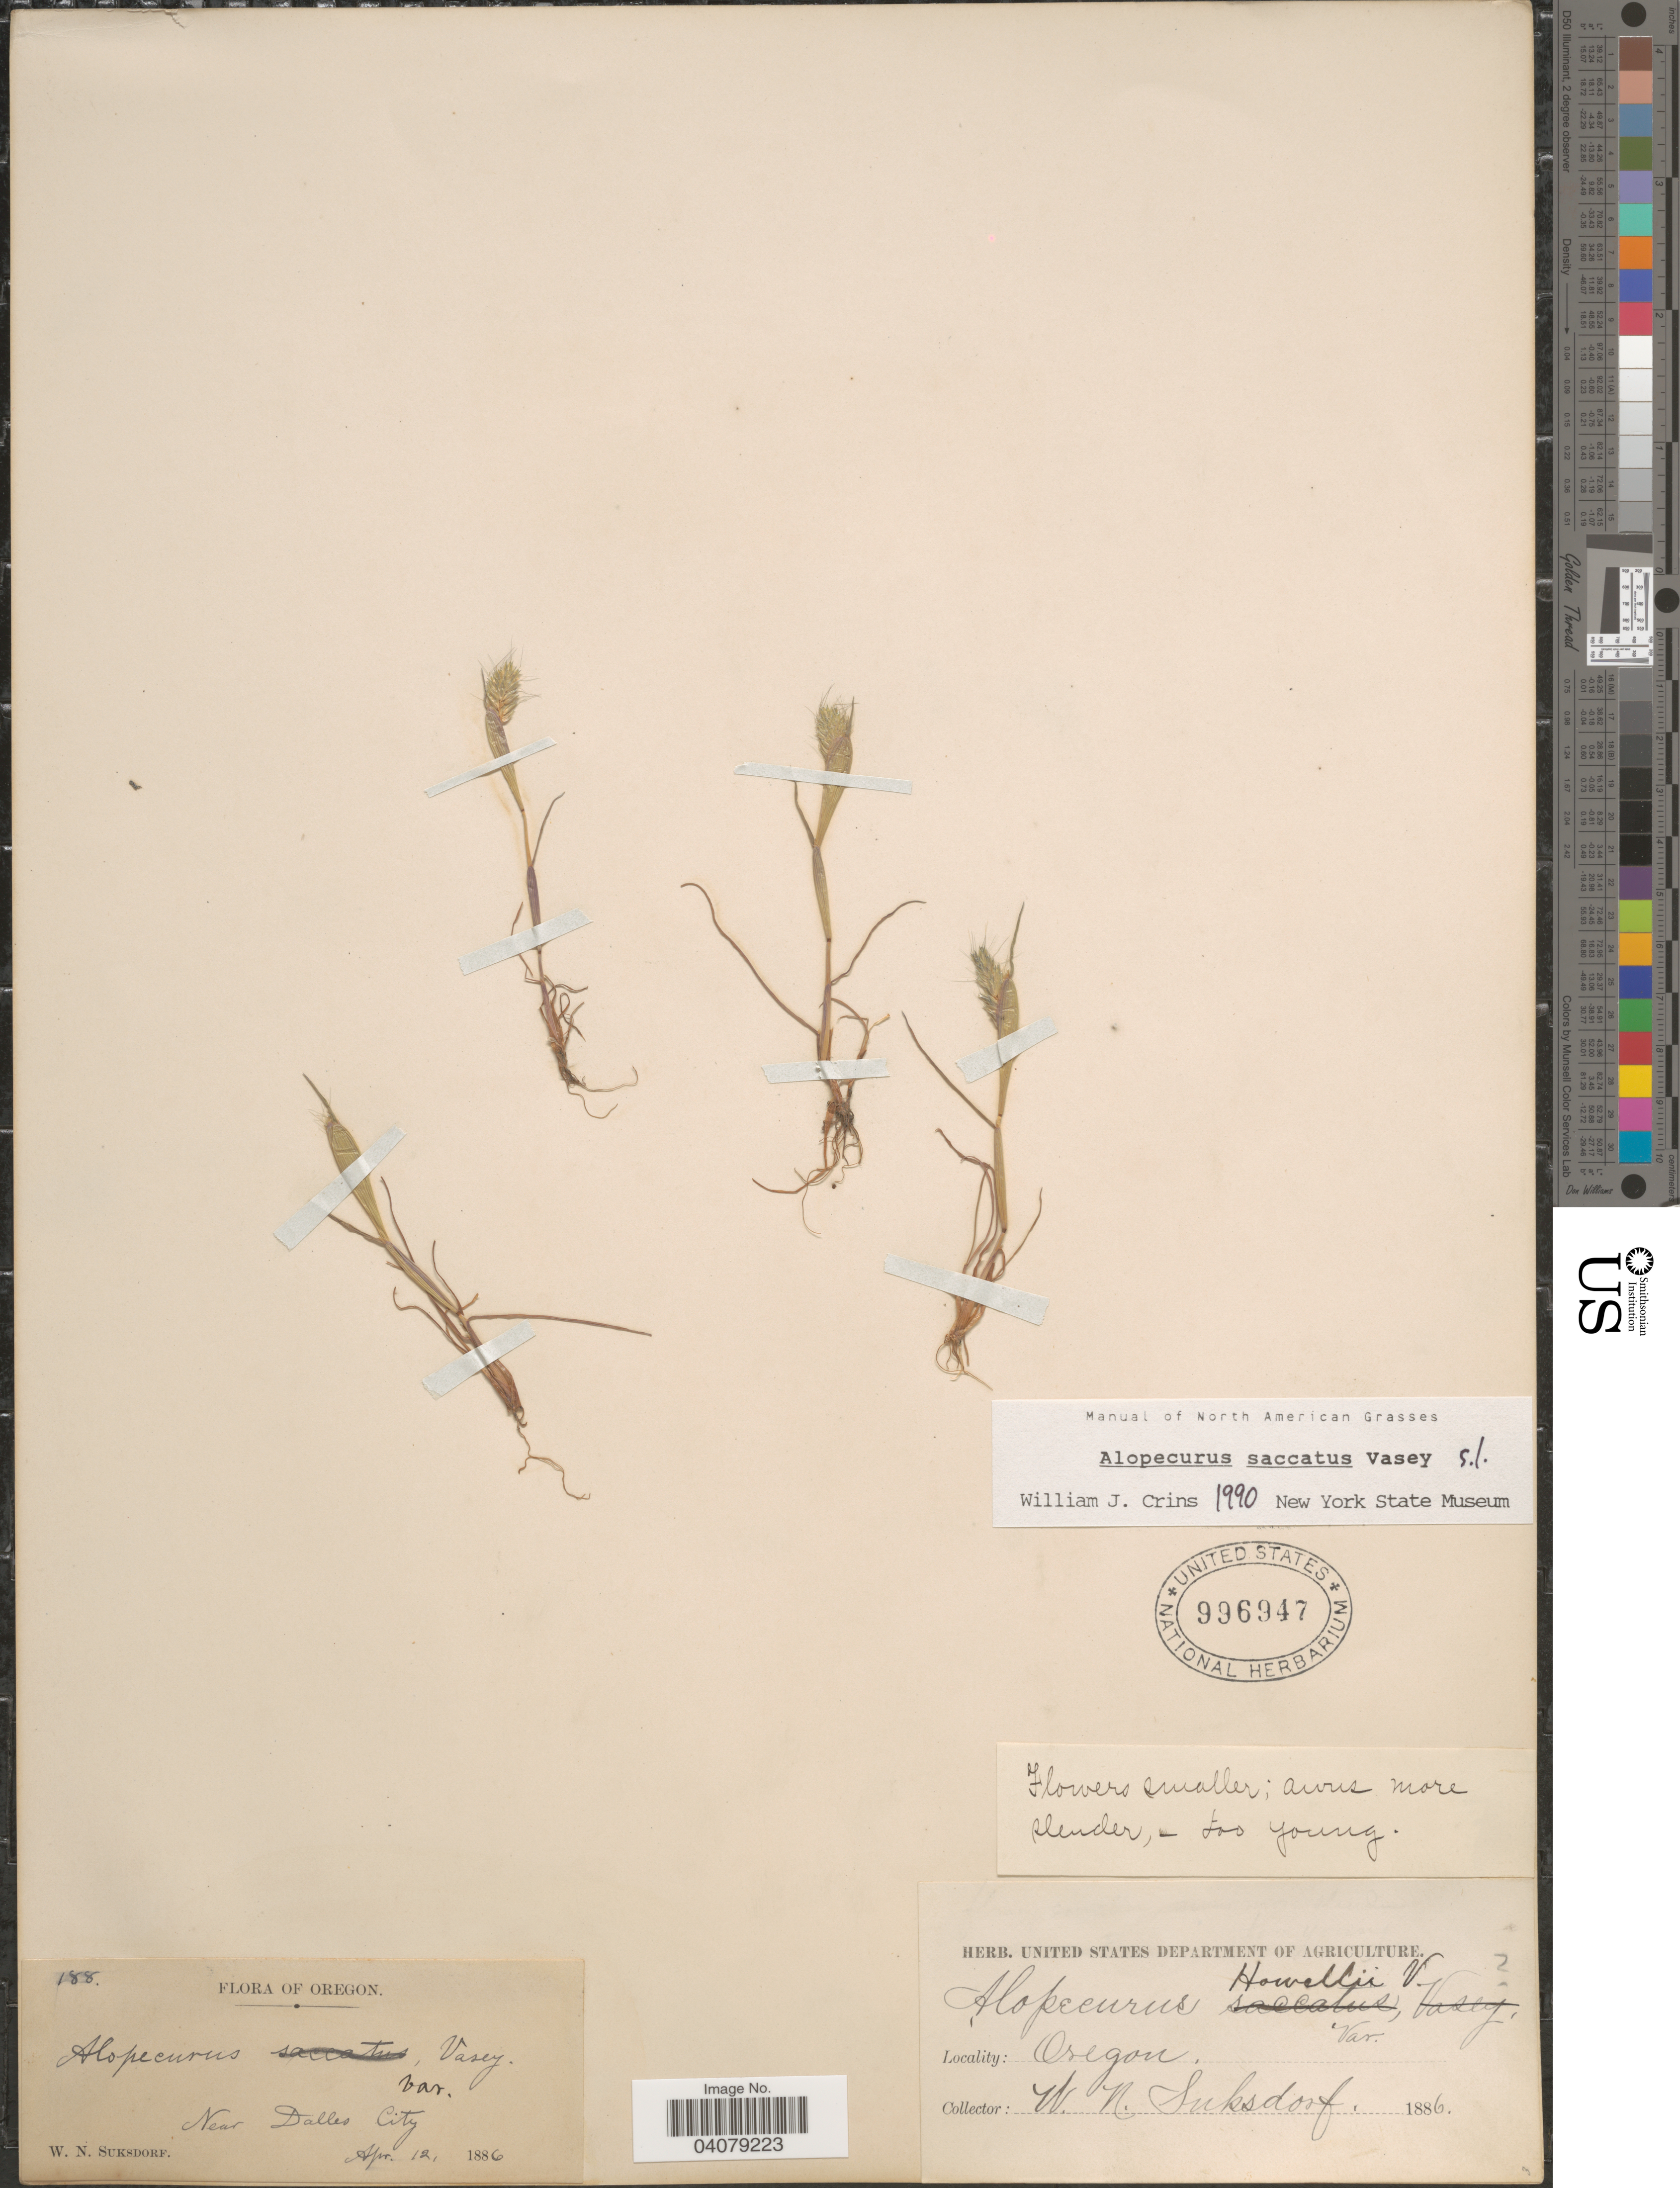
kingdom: Plantae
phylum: Tracheophyta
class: Liliopsida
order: Poales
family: Poaceae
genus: Alopecurus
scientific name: Alopecurus saccatus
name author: Vasey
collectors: W. N. Suksdorf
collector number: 188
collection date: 1886-04-12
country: United States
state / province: Oregon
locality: Near Dalles City.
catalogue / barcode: US 996947